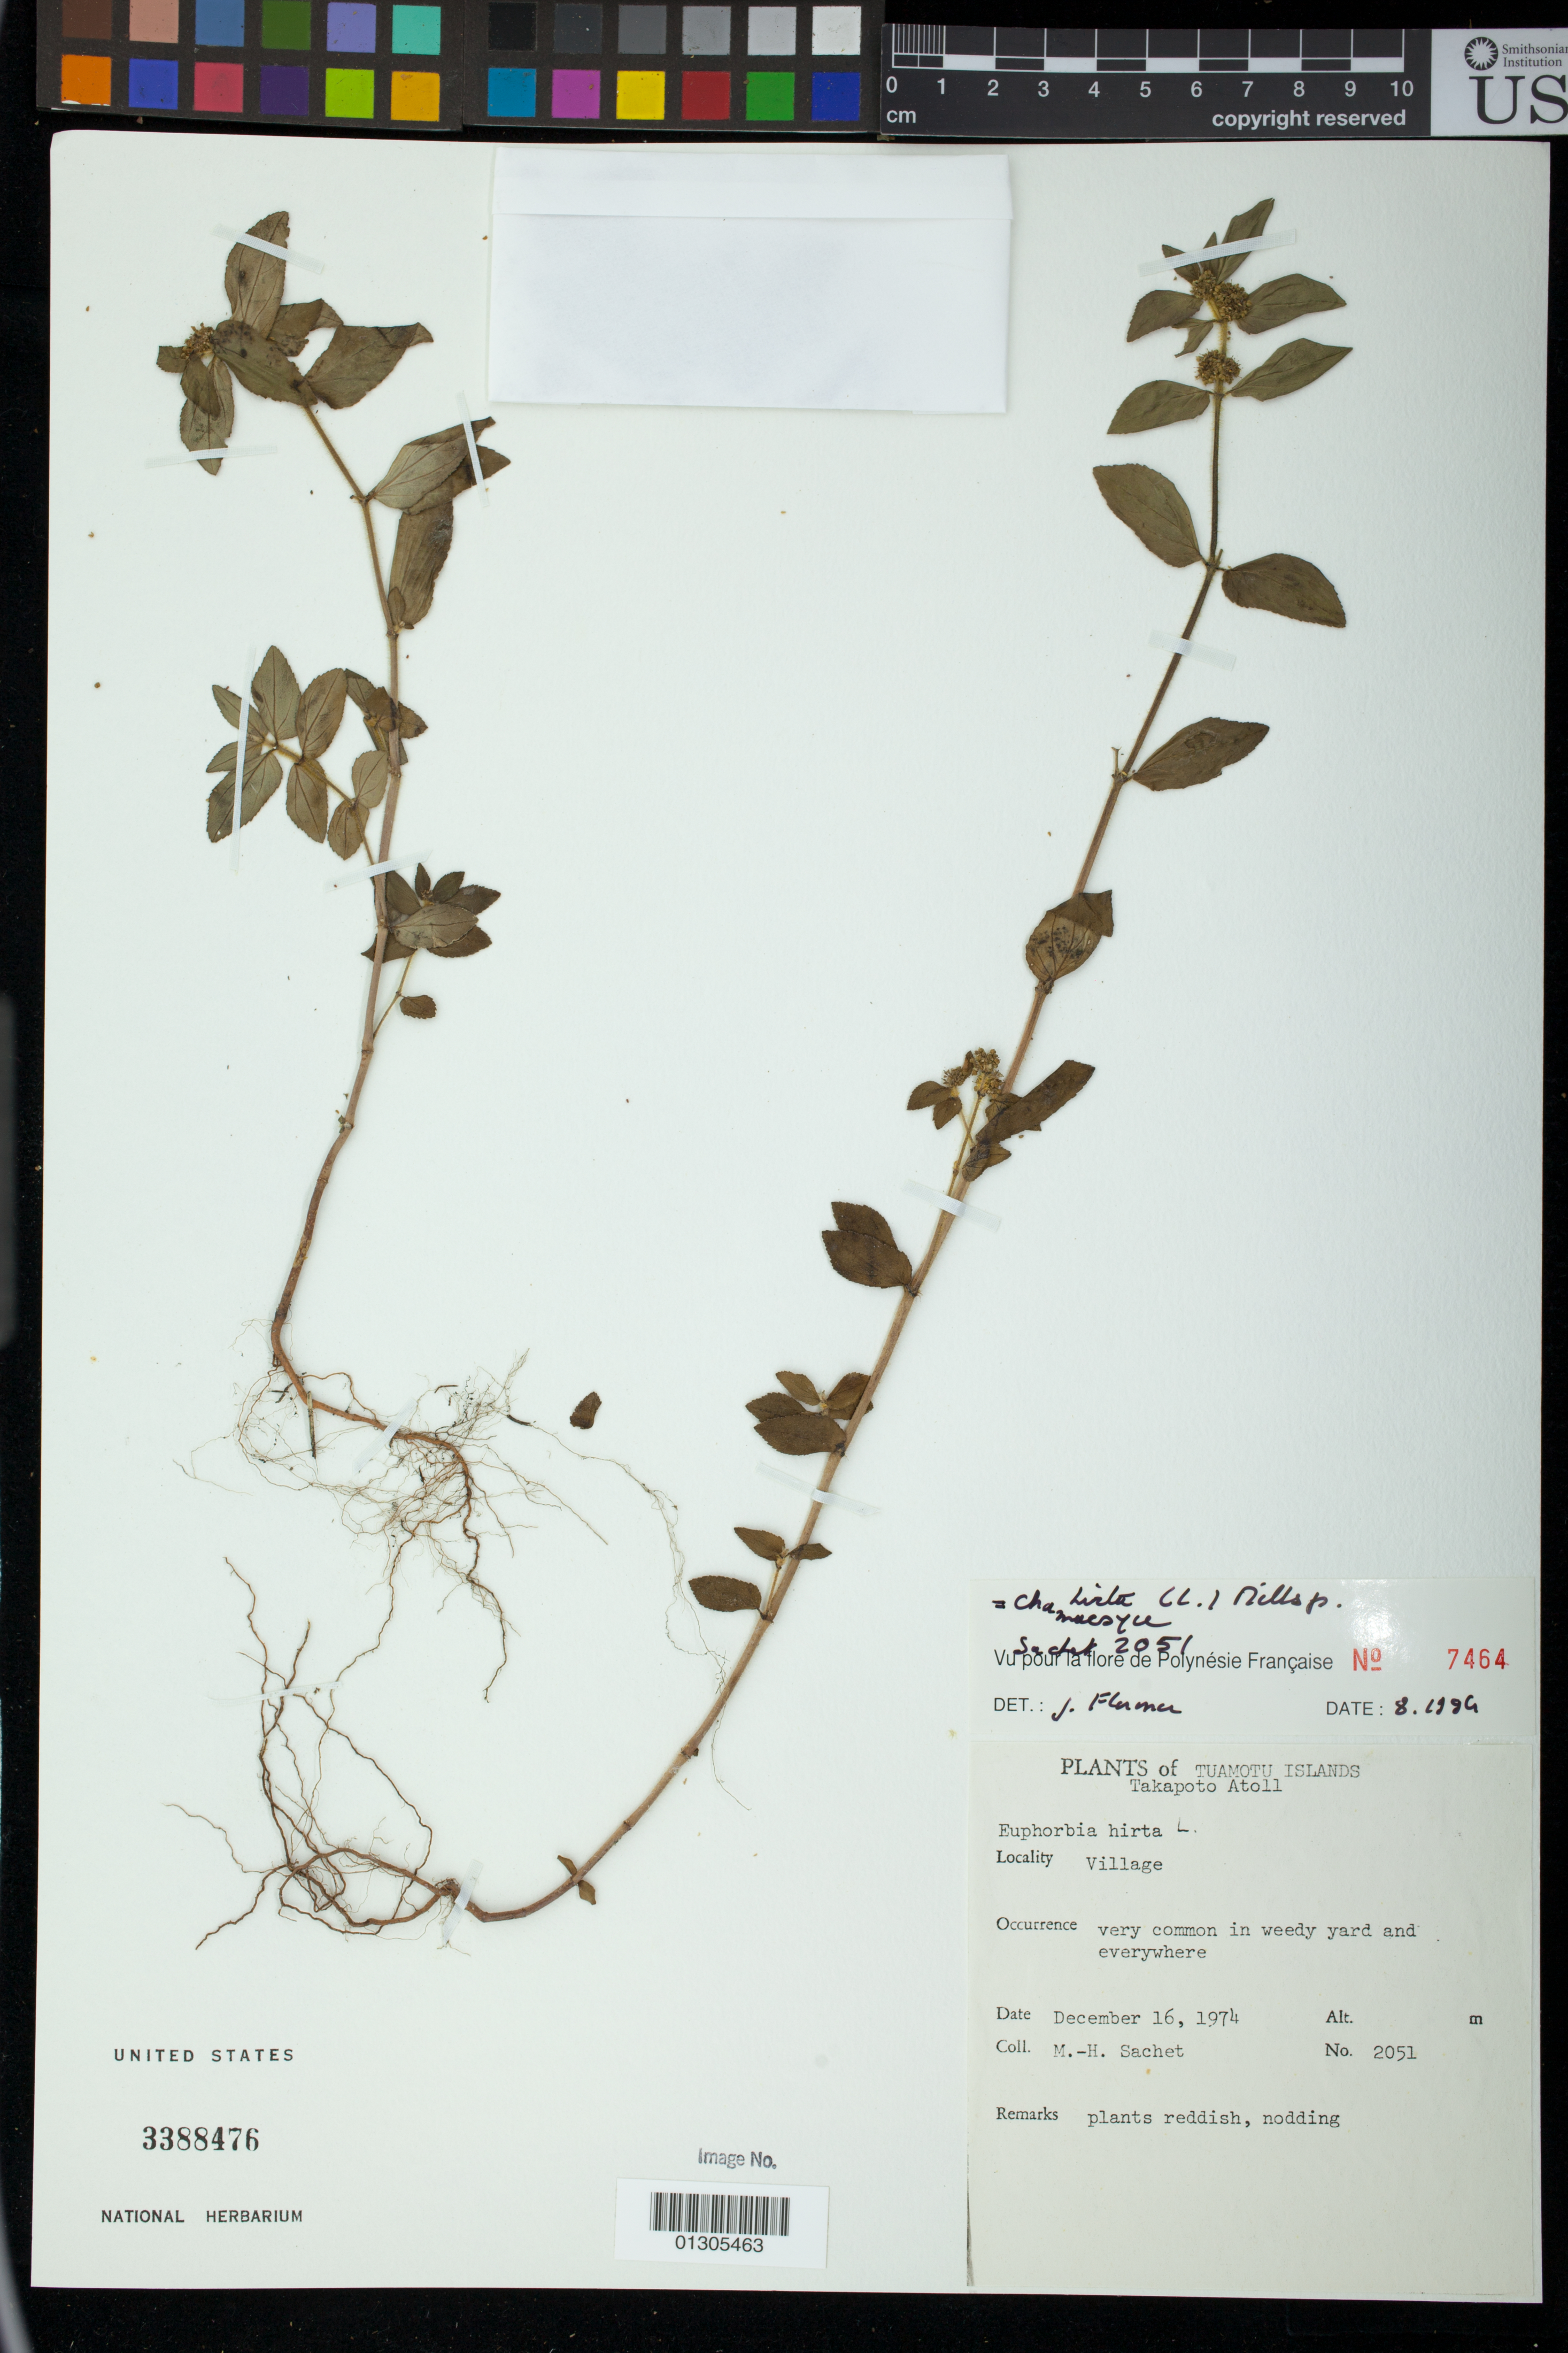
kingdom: Plantae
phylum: Tracheophyta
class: Magnoliopsida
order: Malpighiales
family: Euphorbiaceae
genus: Euphorbia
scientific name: Euphorbia hirta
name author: L.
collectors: M.-H. Sachet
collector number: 2051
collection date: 1974-12-16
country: French Polynesia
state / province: Iles Tuamotu-Gambier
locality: Takapoto Atoll, Village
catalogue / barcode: US 3388476